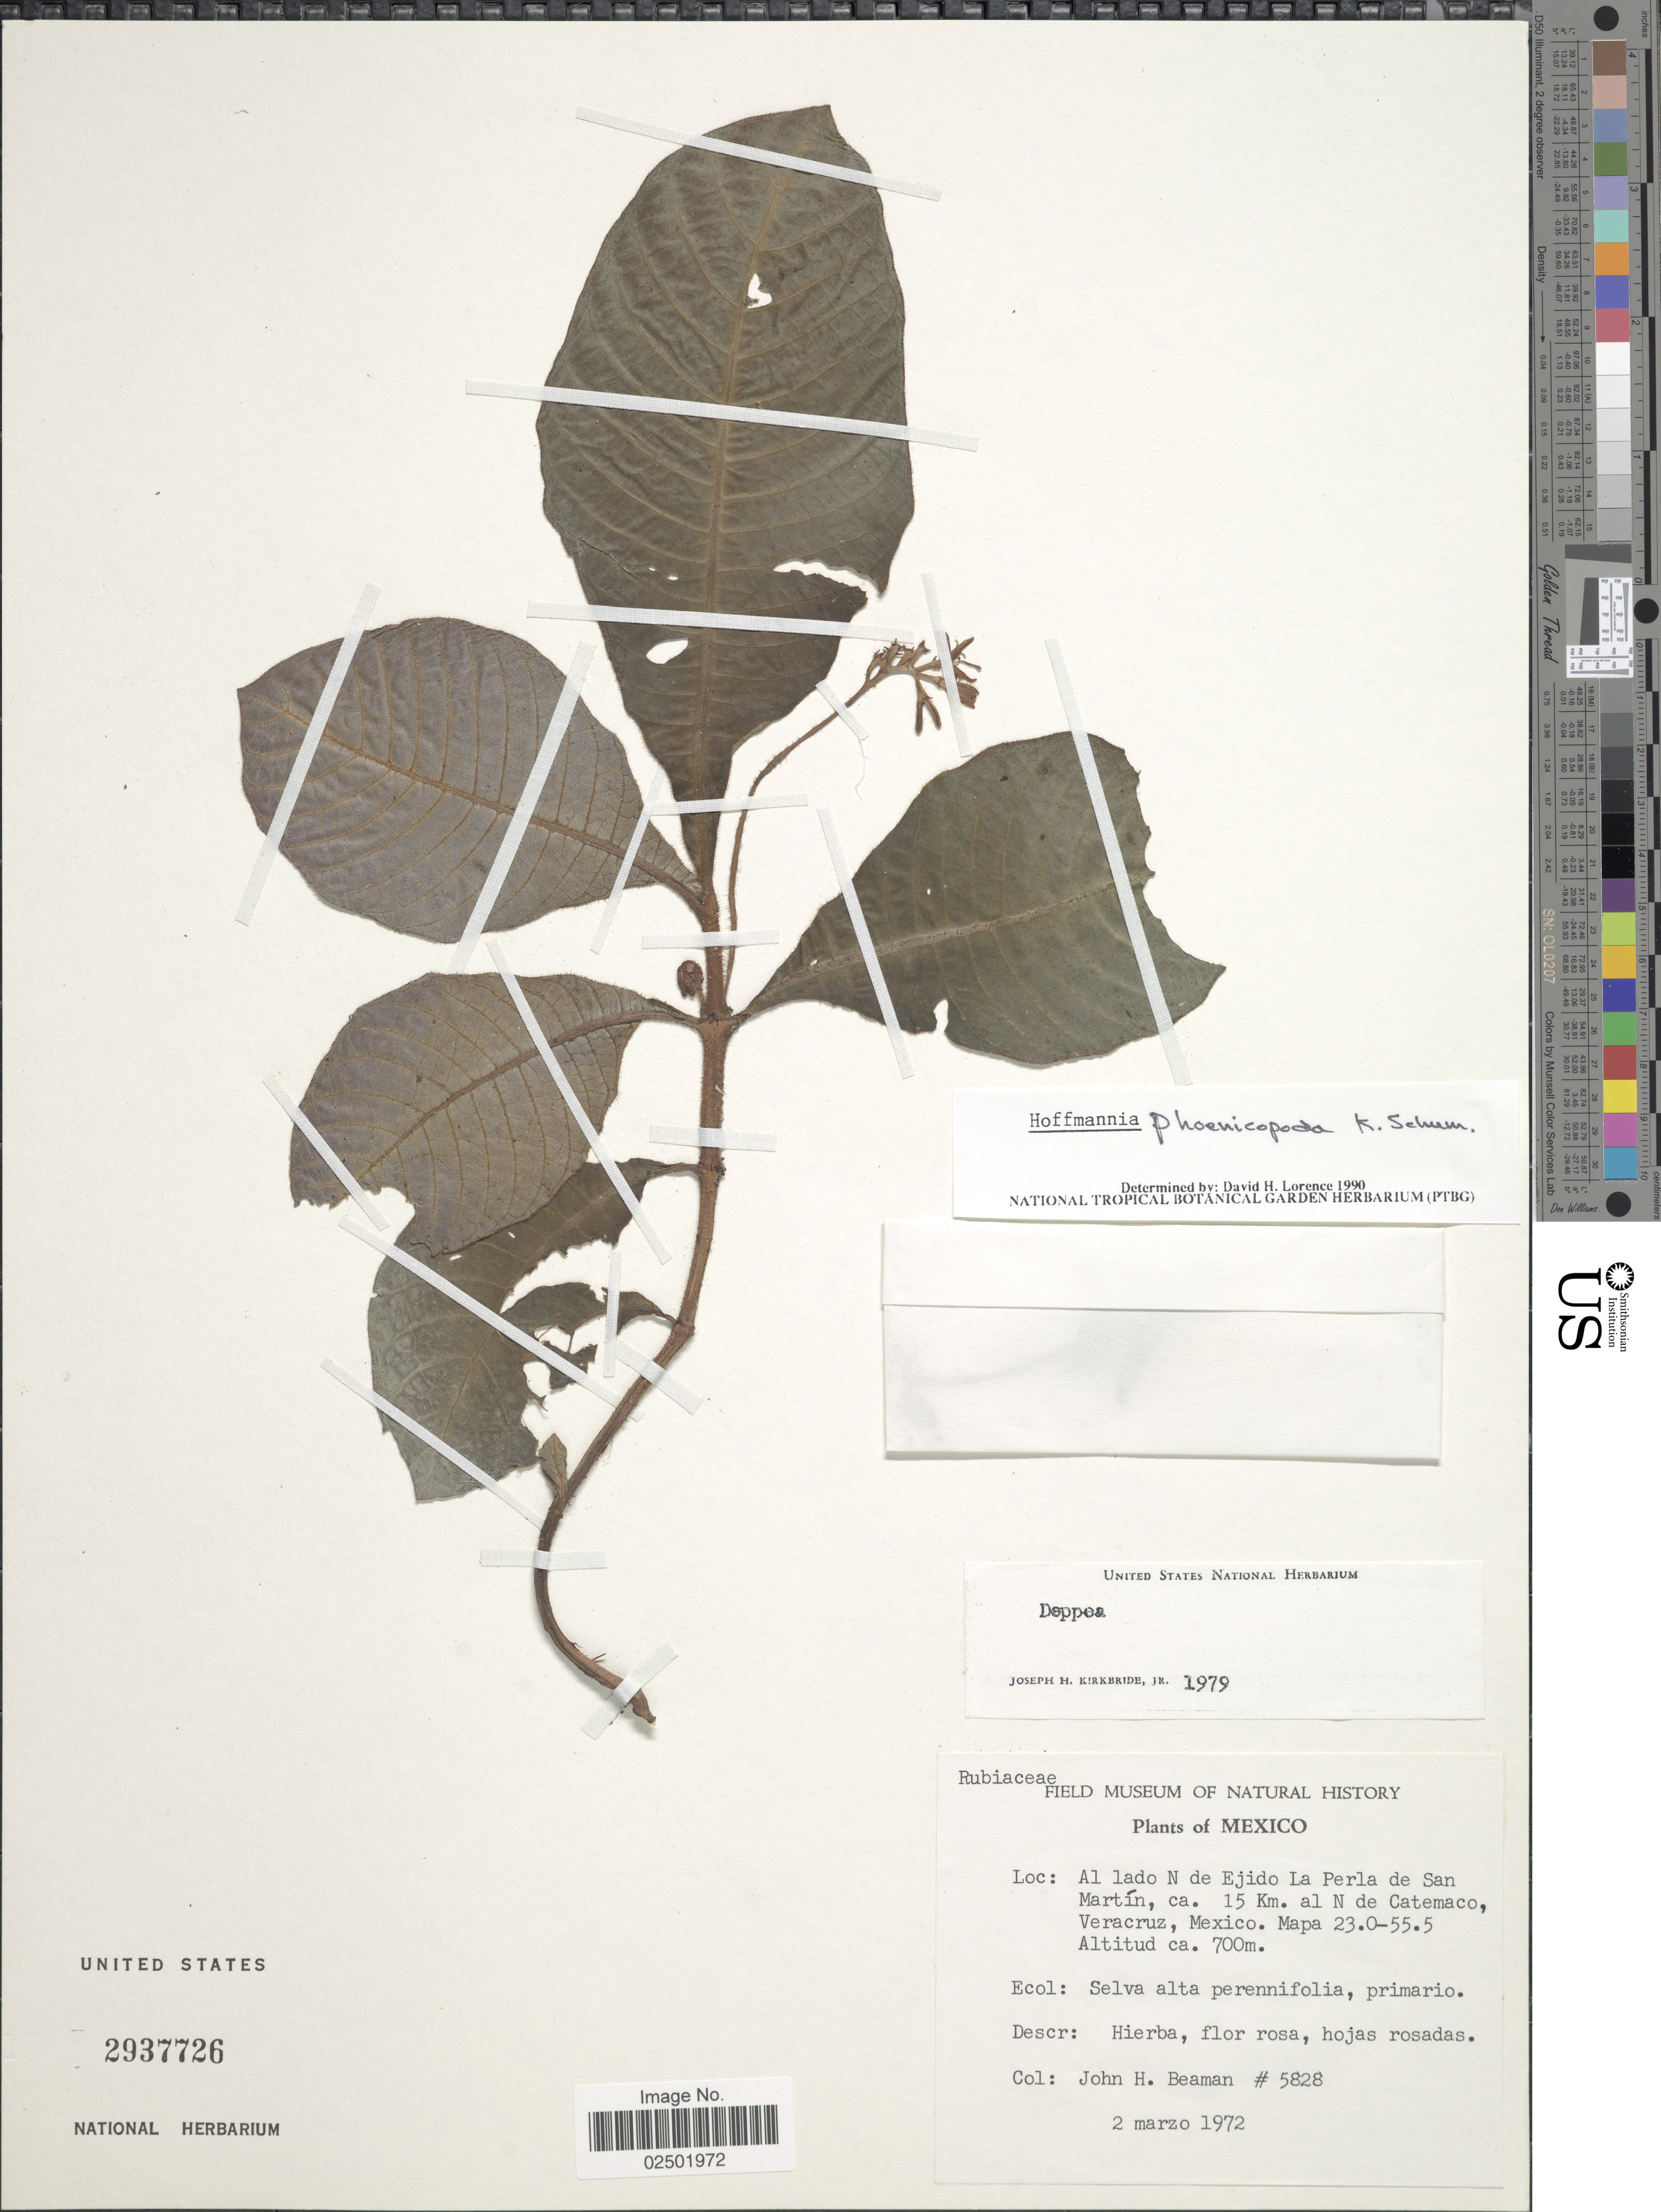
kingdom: Plantae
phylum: Tracheophyta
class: Magnoliopsida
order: Gentianales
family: Rubiaceae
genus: Hoffmannia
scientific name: Hoffmannia phoenicopoda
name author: K. Schum.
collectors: J. H. Beaman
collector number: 5828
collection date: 1972-03-02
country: Mexico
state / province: Veracruz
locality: Al lado N de Ejido La Perla de San Martin, ca. 15 Km. al N de Catemaco,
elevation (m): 700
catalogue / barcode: US 2937726